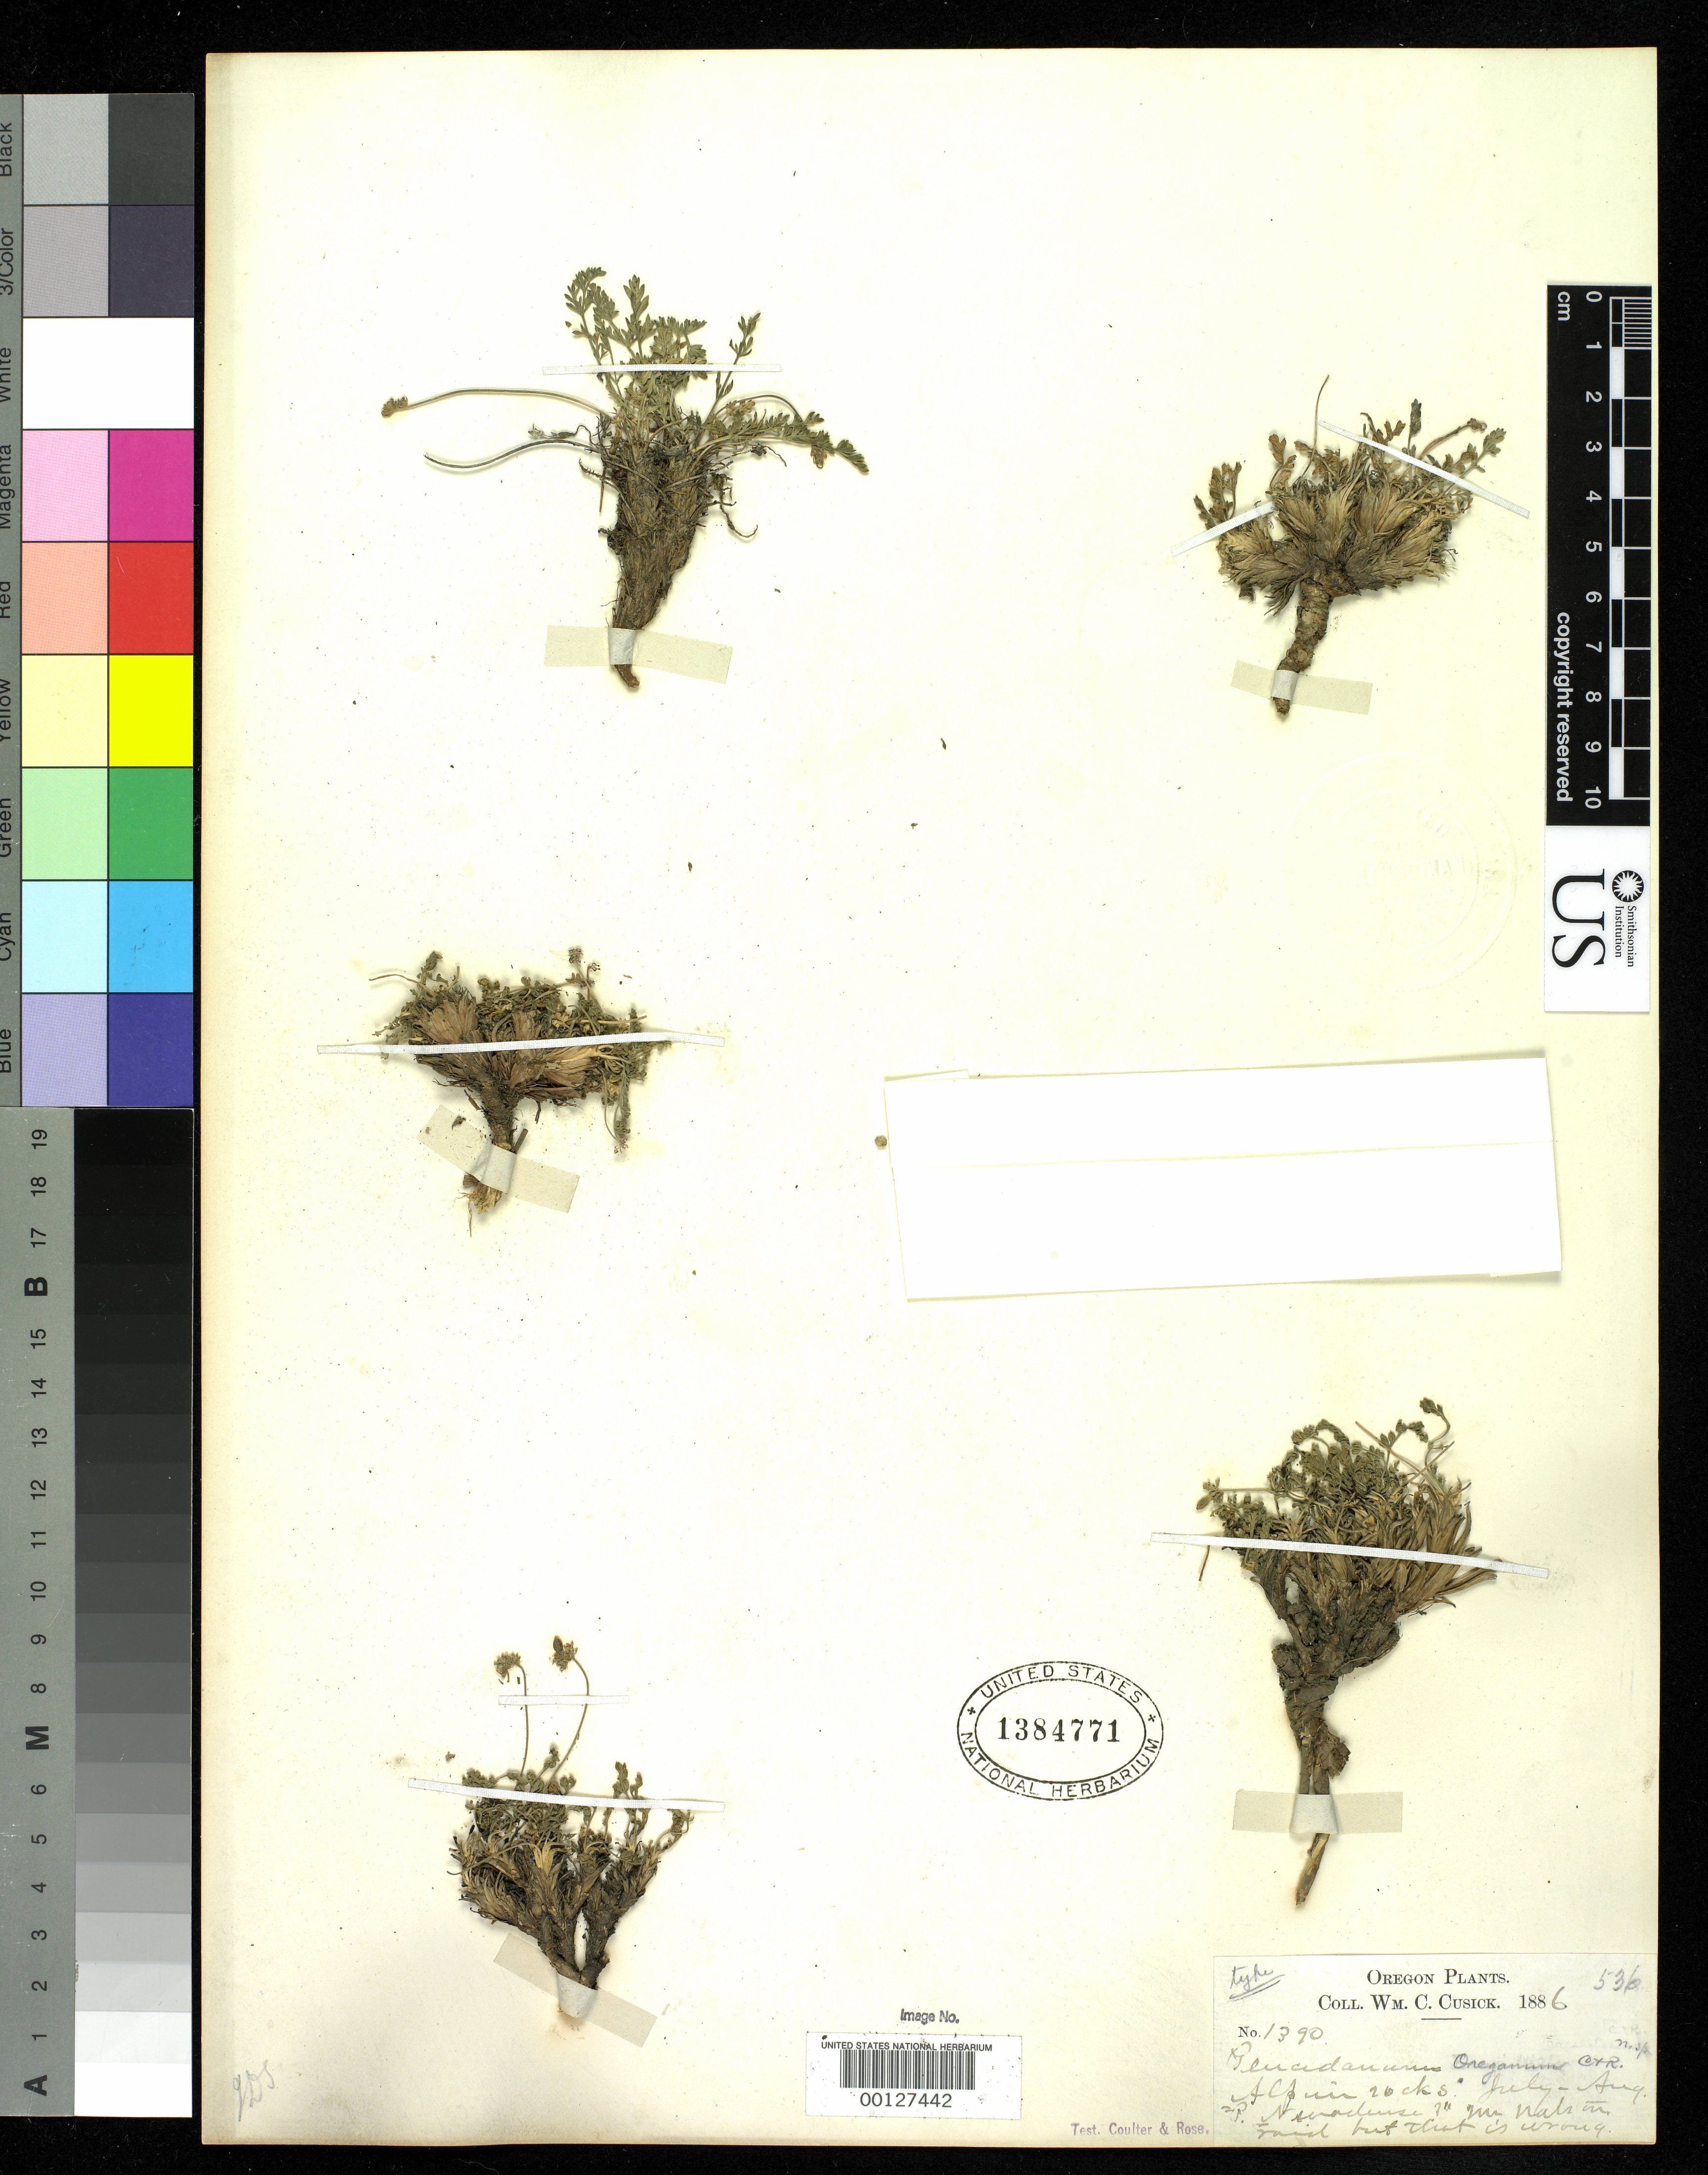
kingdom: Plantae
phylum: Tracheophyta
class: Magnoliopsida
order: Apiales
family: Apiaceae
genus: Peucedanum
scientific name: Peucedanum oreganum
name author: J.M. Coult. & Rose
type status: Holotype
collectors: W. C. Cusick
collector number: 1390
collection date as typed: Aug 1886 to -- Aug 1888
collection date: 1886-08/1888-08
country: United States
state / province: Oregon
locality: Blue and Eagle Creek Mts.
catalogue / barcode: US 1384771